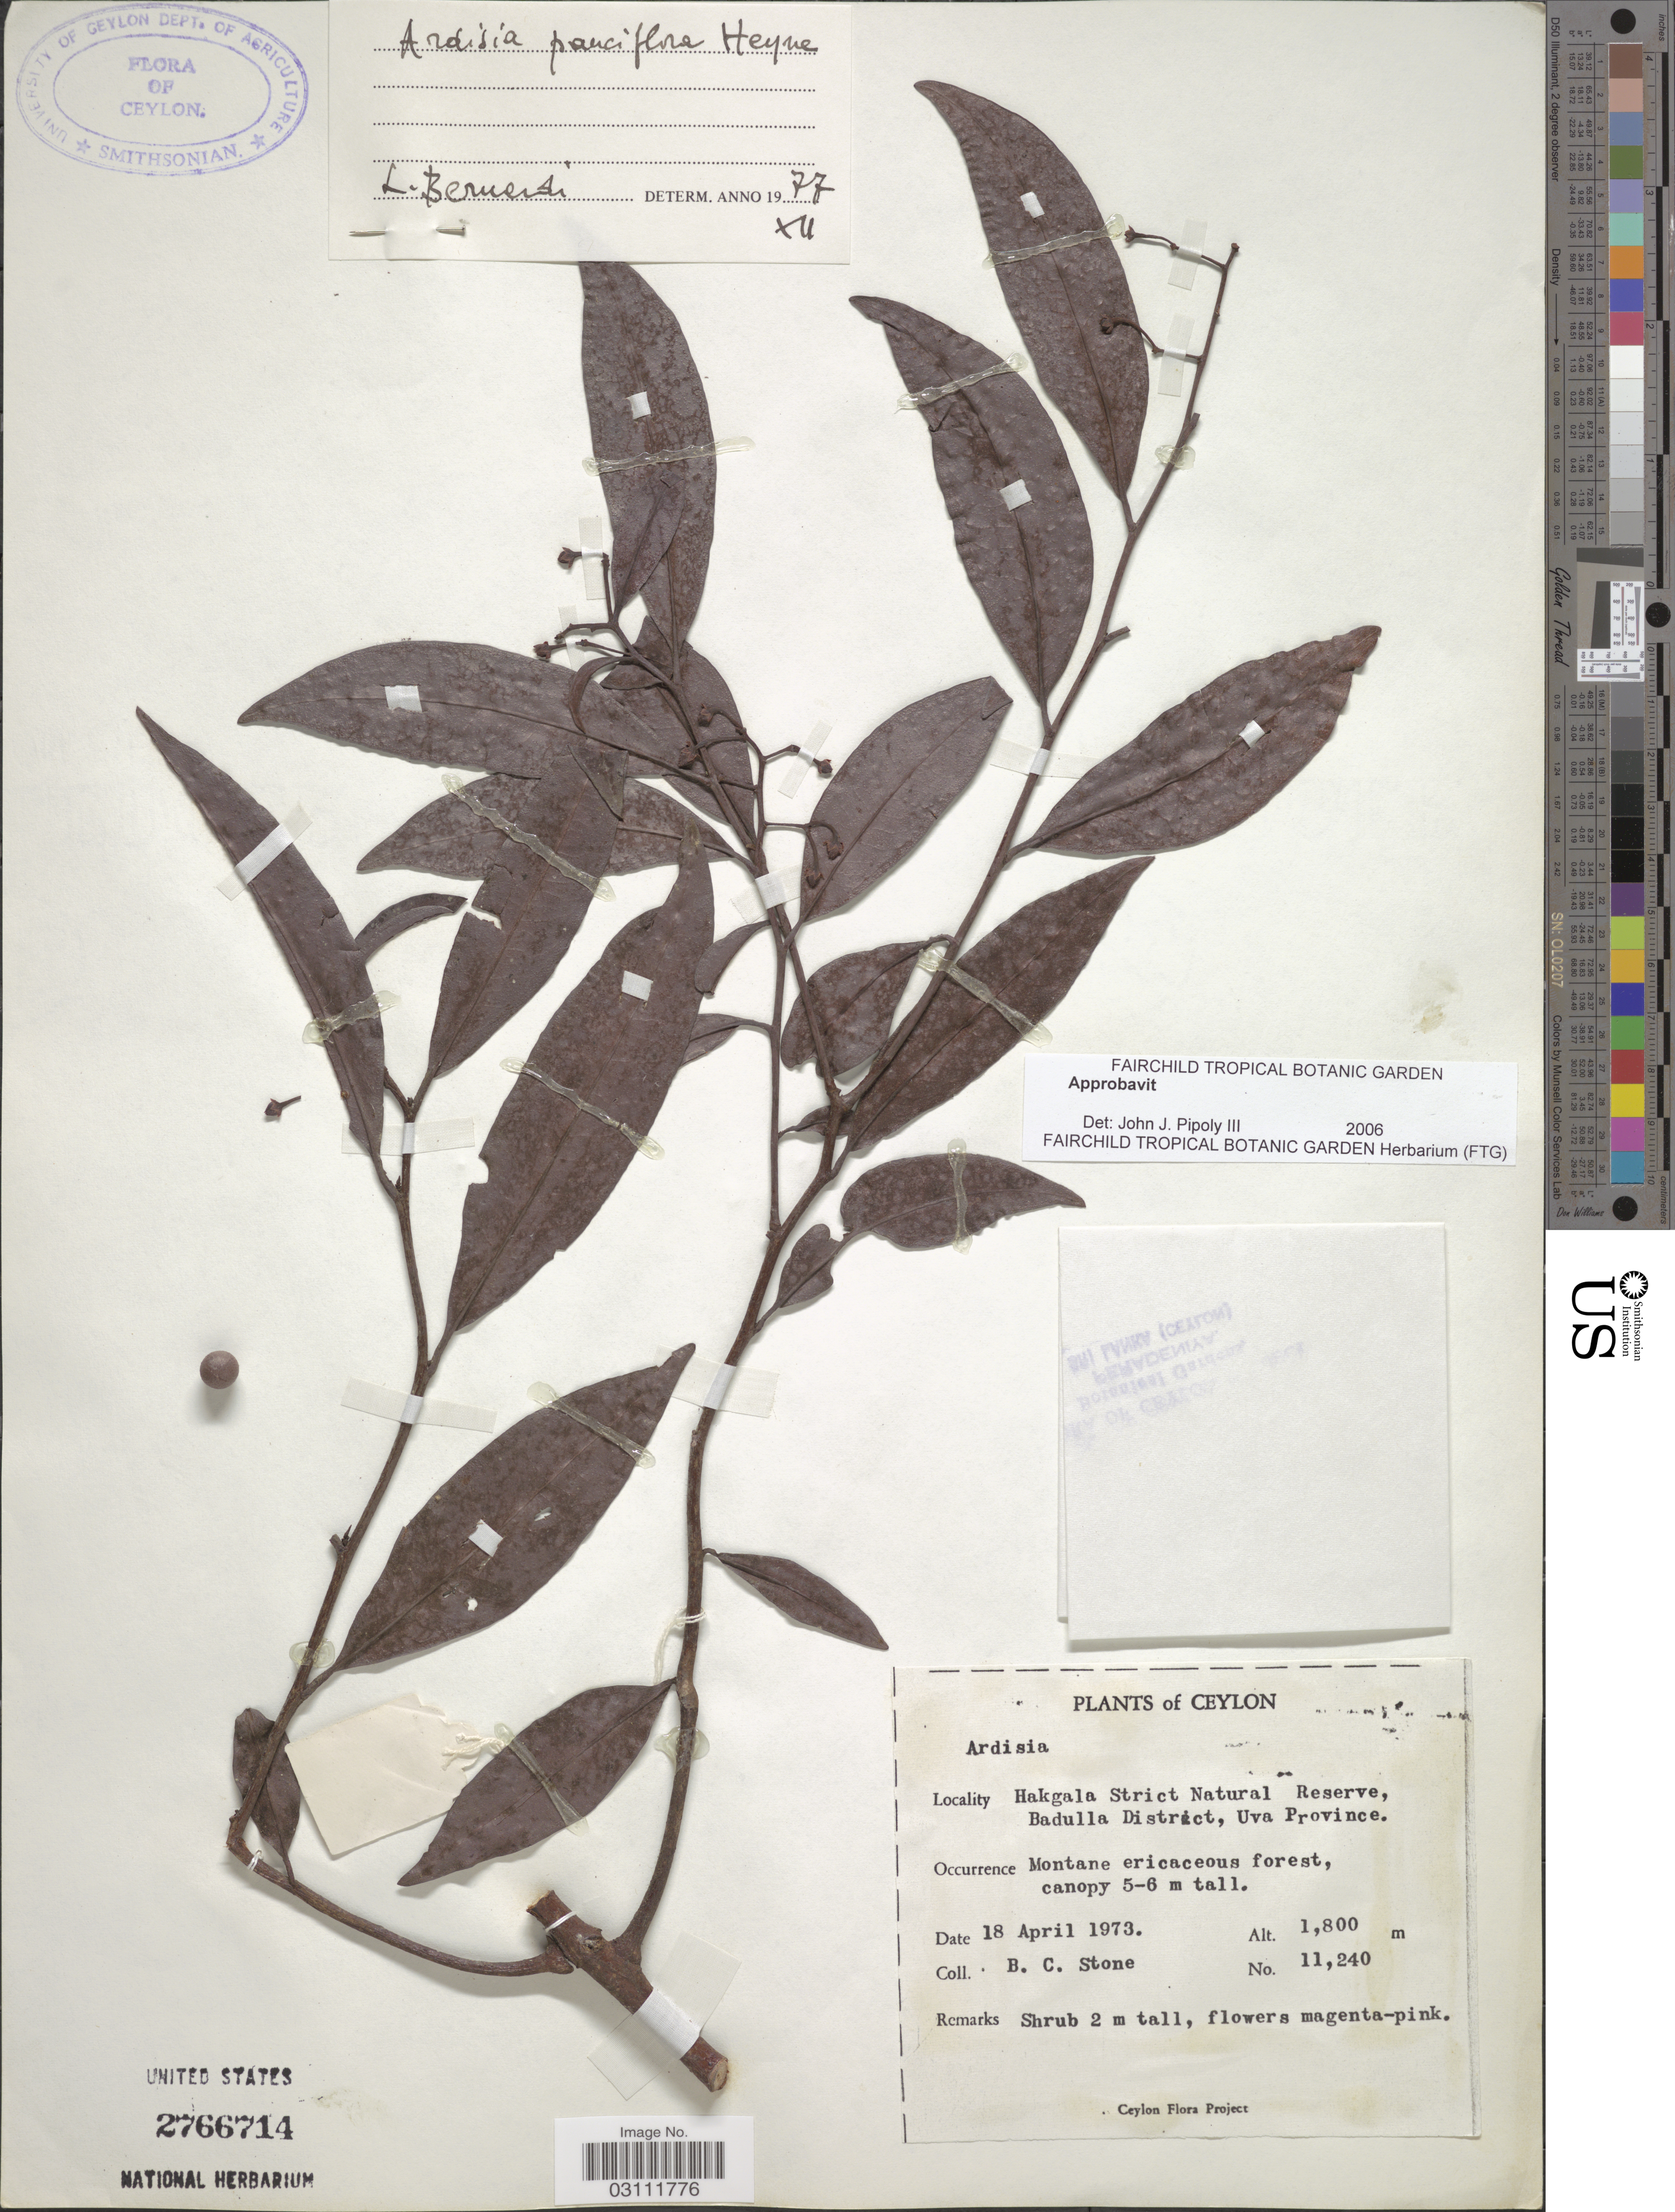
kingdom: Plantae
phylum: Tracheophyta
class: Magnoliopsida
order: Ericales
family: Primulaceae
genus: Ardisia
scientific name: Ardisia pauciflora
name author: B. Heyne ex Roxb.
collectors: B. C. Stone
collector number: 11240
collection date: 1973-04-18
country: Sri Lanka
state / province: Uva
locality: Ceylon. Hakgala Strict Natural Reserve, Badulla District.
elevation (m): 1800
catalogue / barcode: US 2766714